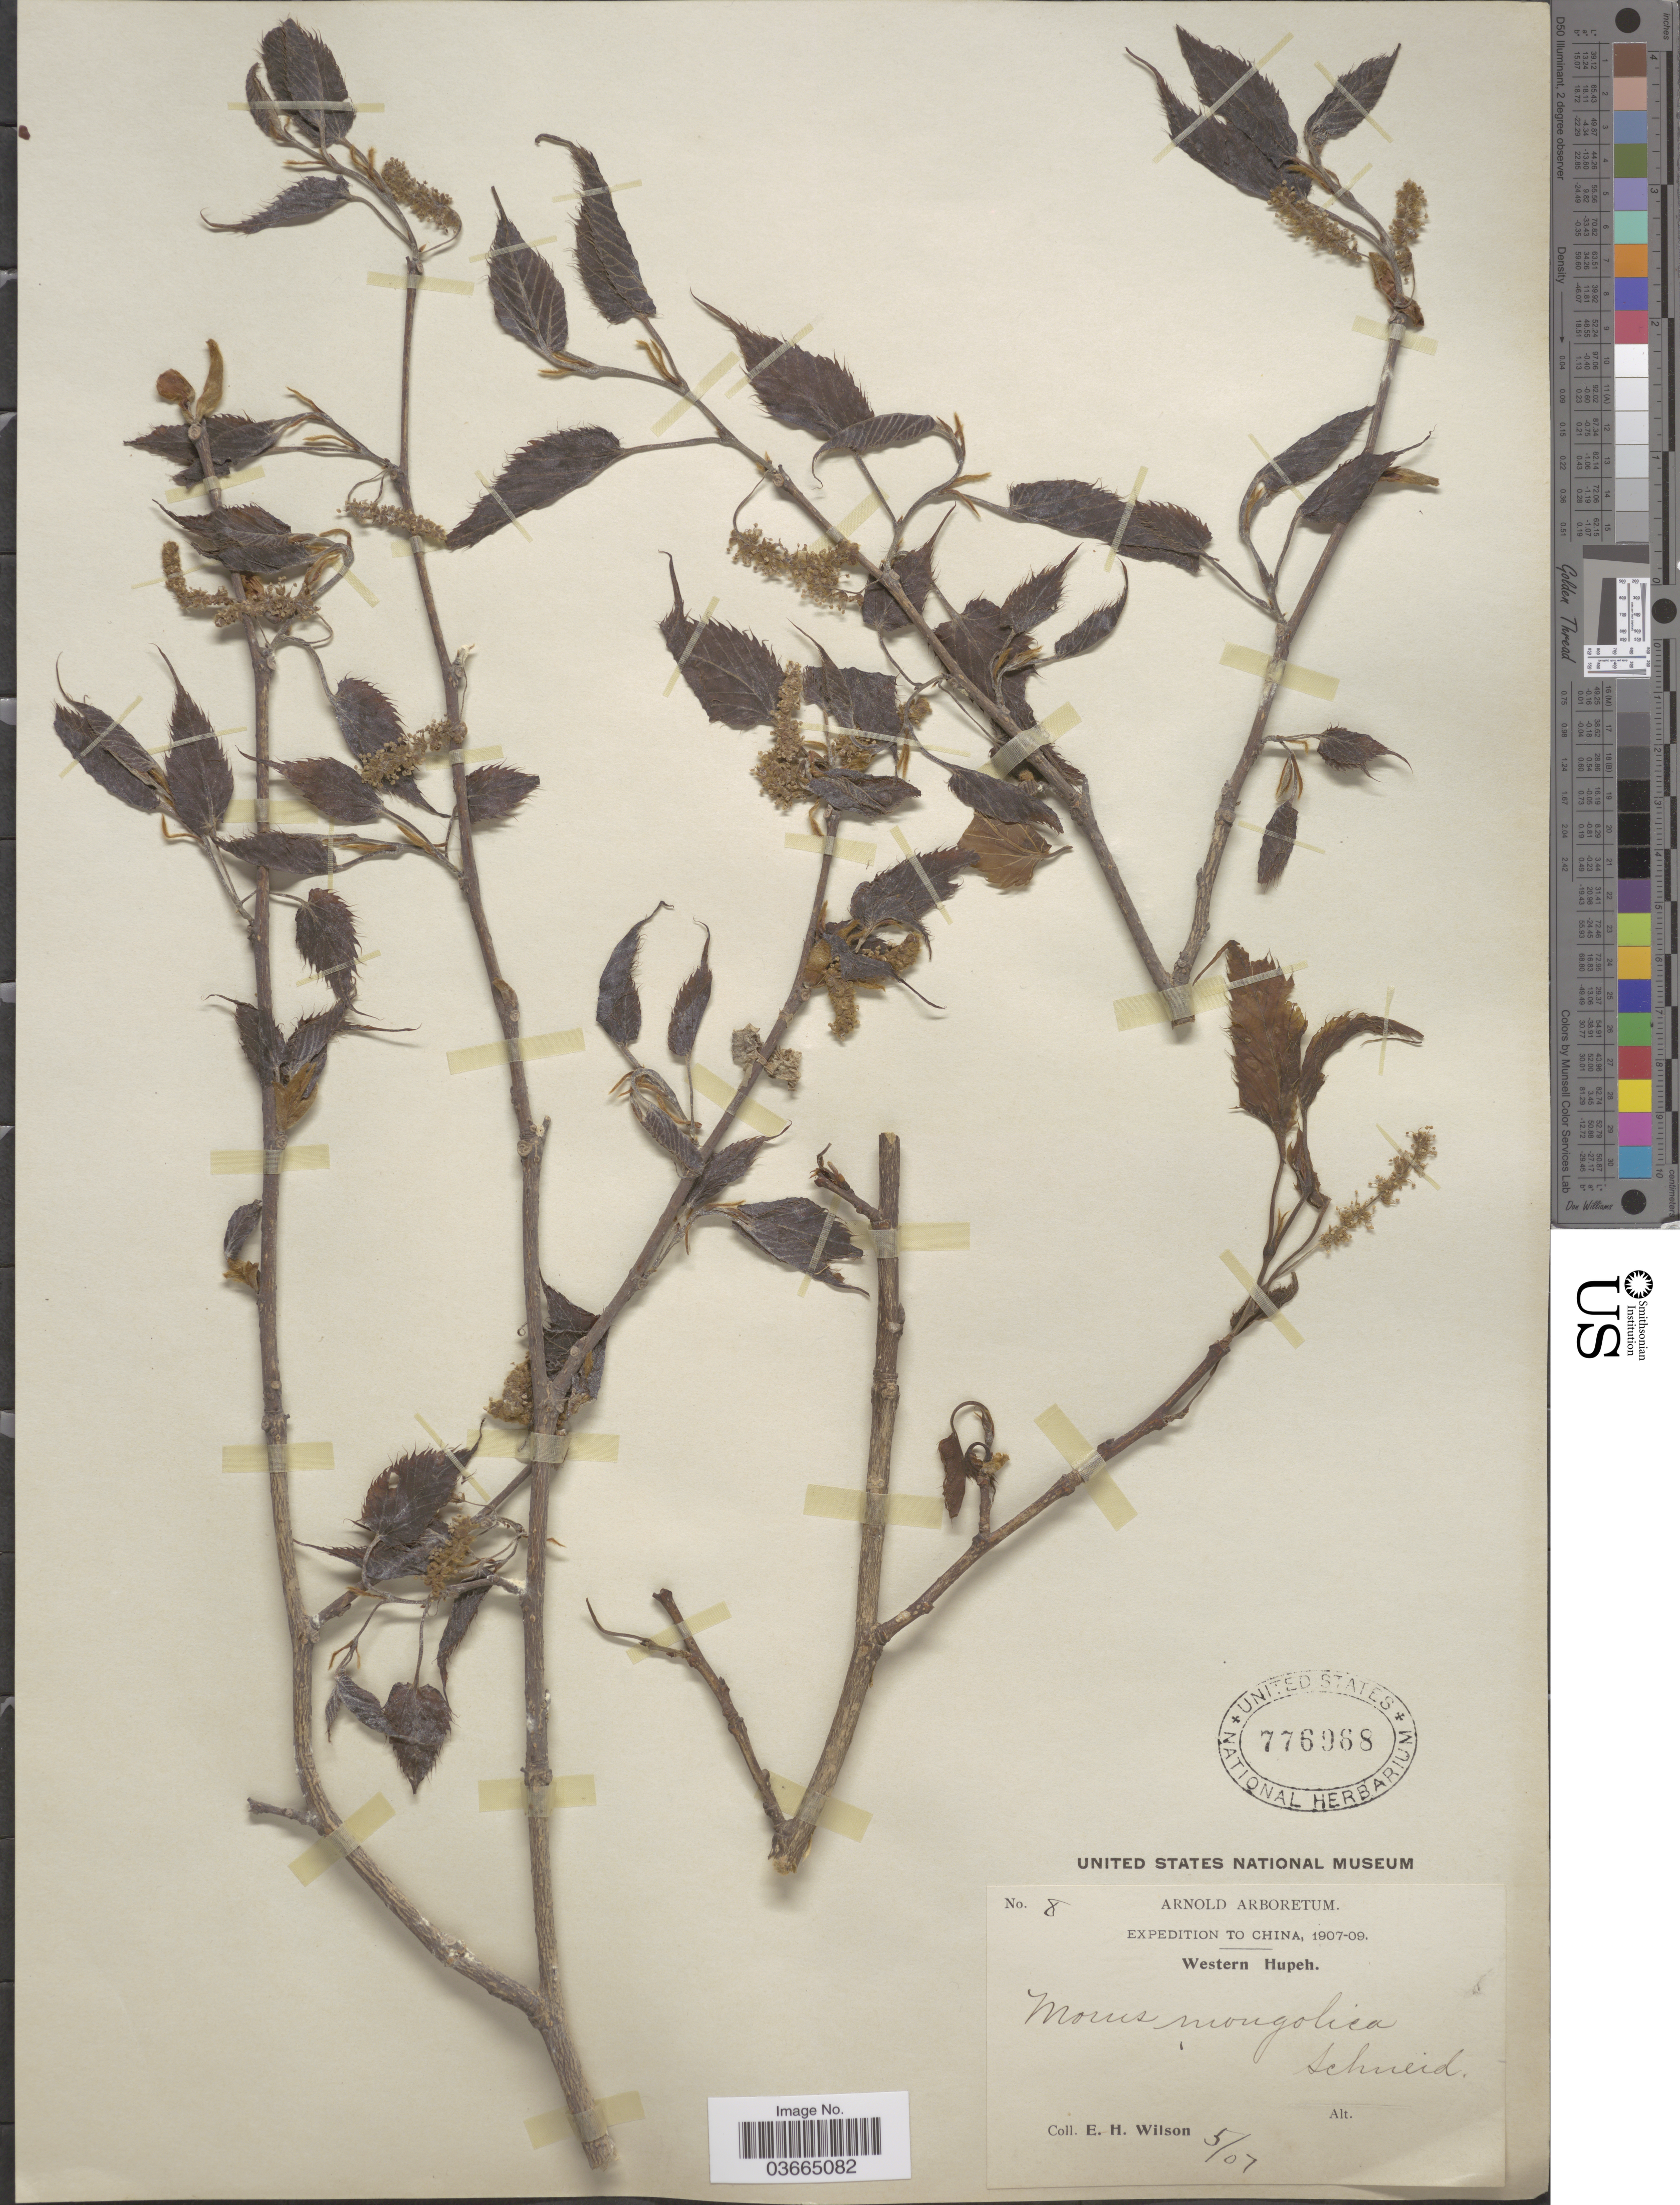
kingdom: Plantae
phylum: Tracheophyta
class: Magnoliopsida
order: Rosales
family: Moraceae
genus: Morus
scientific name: Morus mongolica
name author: (Bureau) C.K. Schneid.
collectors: E. Wilson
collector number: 8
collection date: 1907-05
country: China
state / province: Hubei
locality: China. Western Hupeh.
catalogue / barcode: US 776068